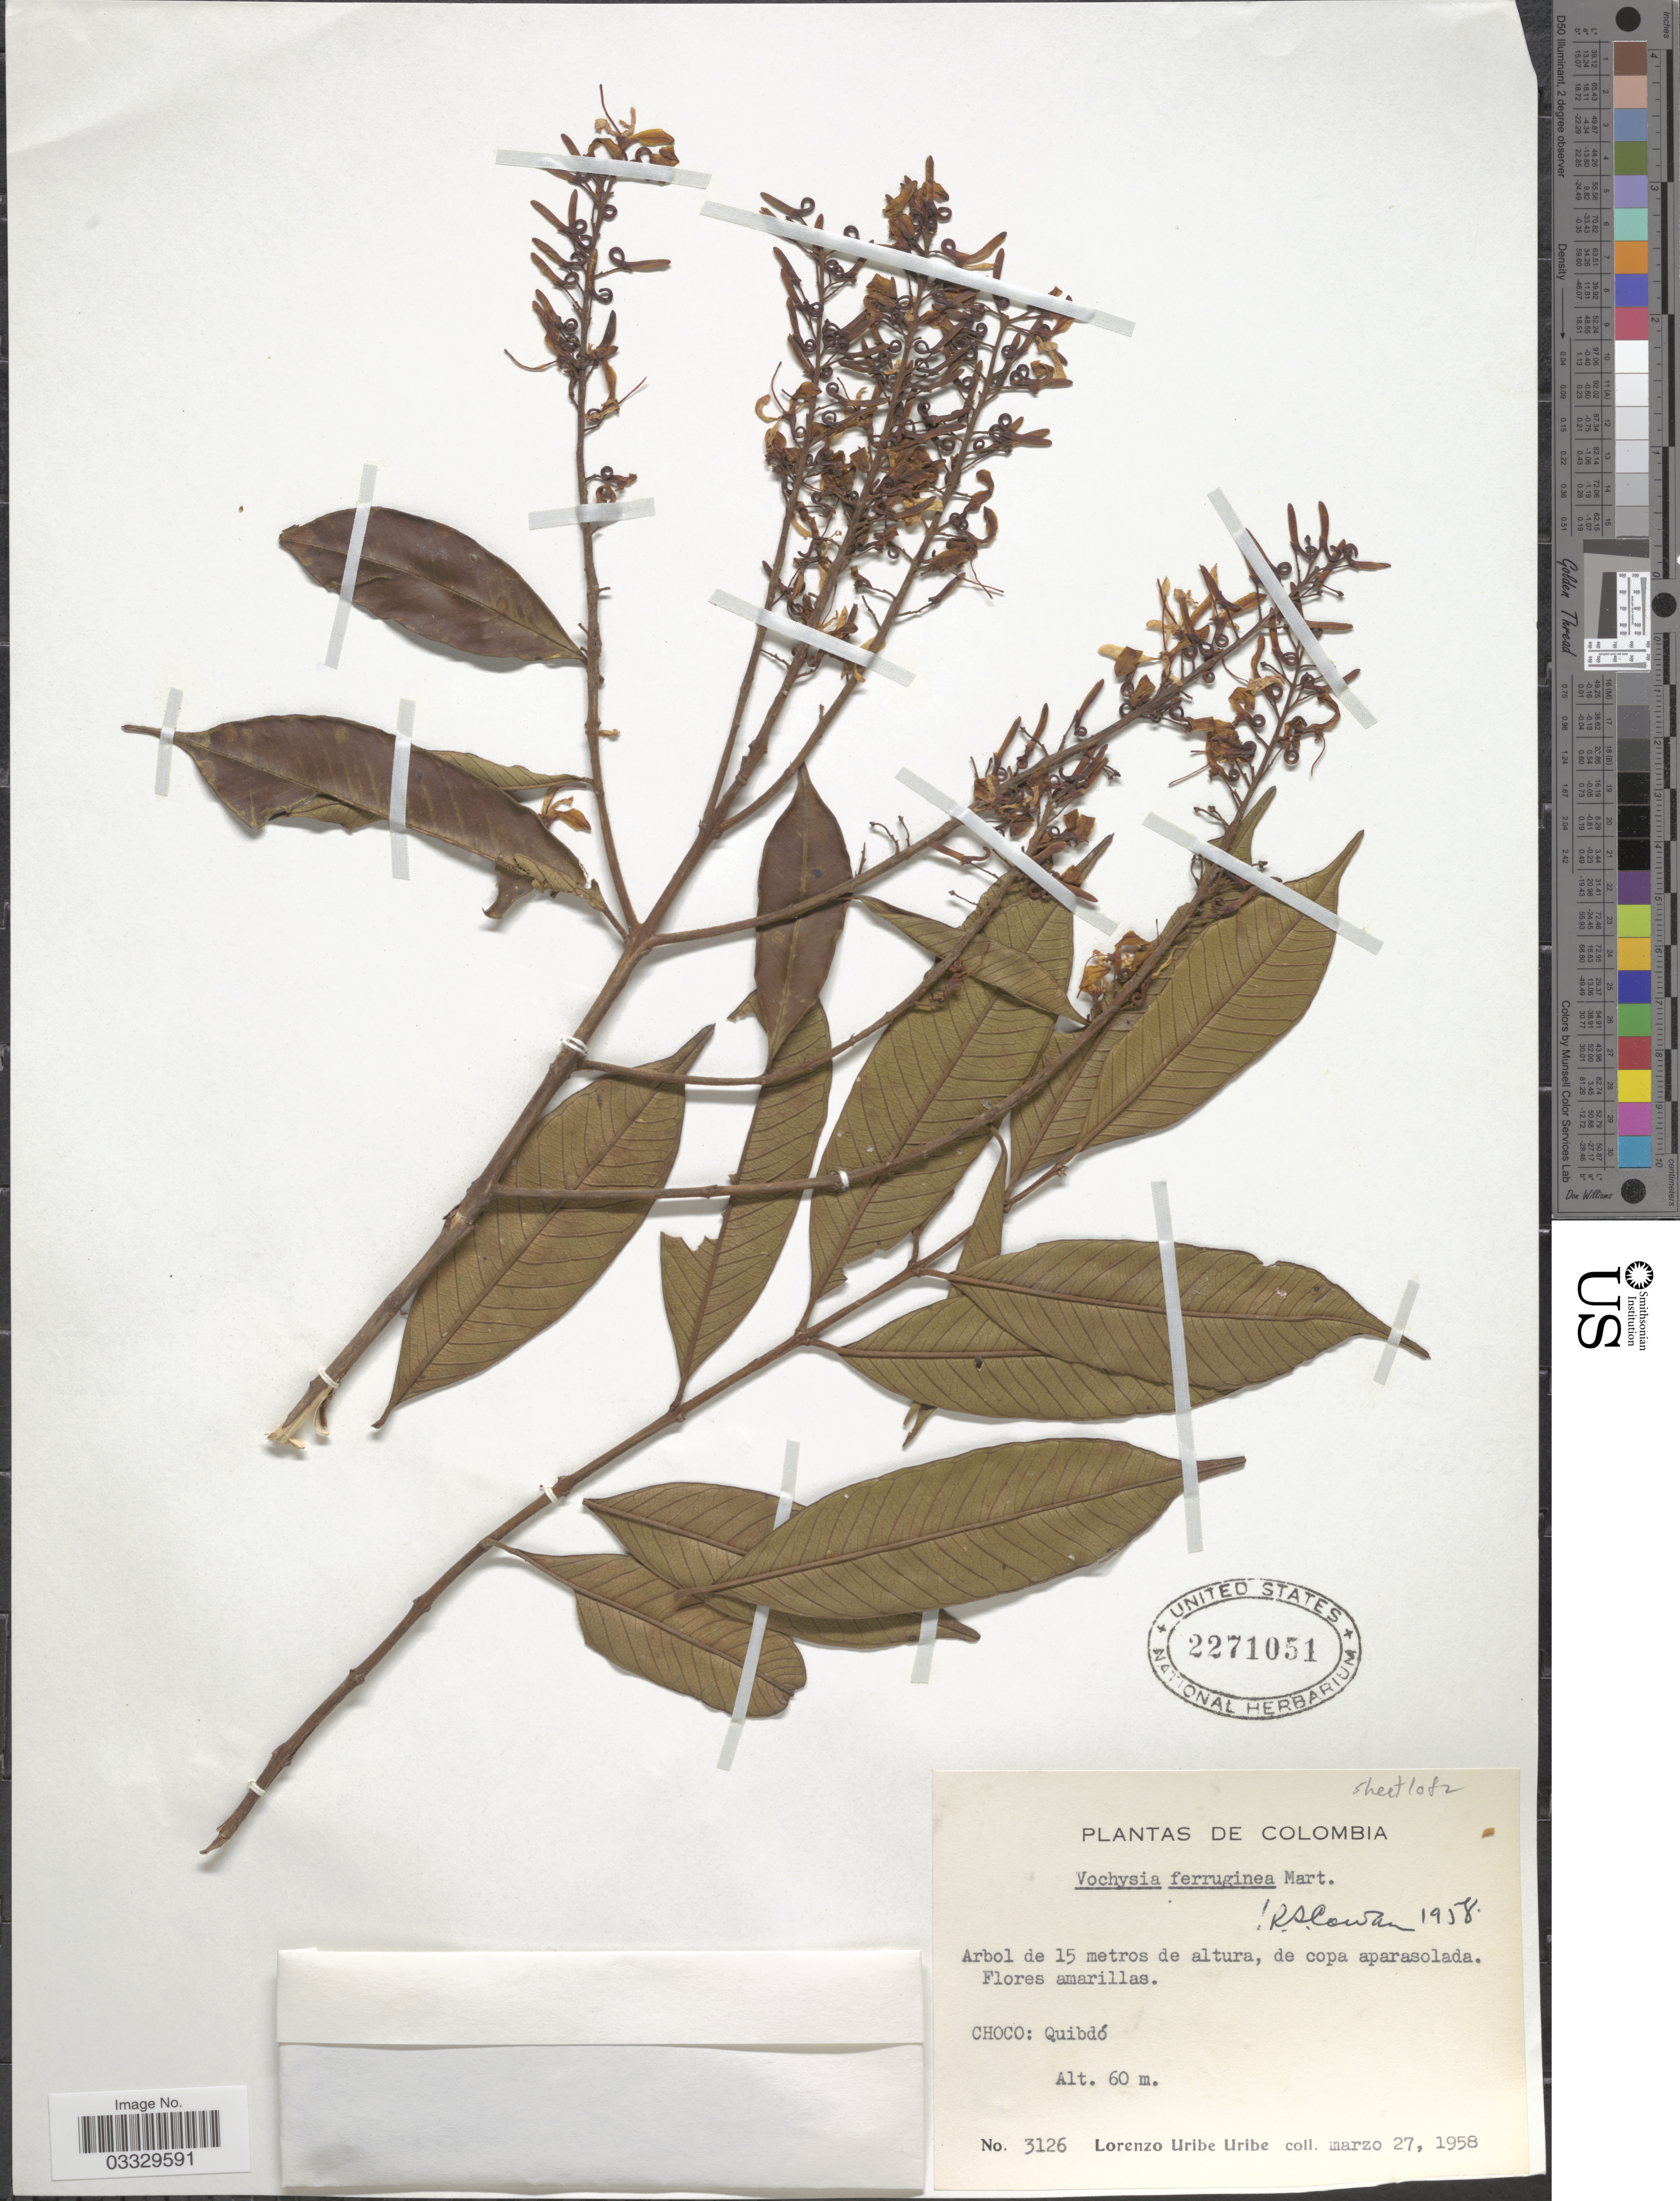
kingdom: Plantae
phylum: Tracheophyta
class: Magnoliopsida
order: Myrtales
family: Vochysiaceae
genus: Vochysia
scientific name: Vochysia ferruginea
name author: Mart.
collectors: L. Uribe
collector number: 3126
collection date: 1958-03-27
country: Colombia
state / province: Chocó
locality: Quibdó.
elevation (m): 60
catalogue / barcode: US 2271051